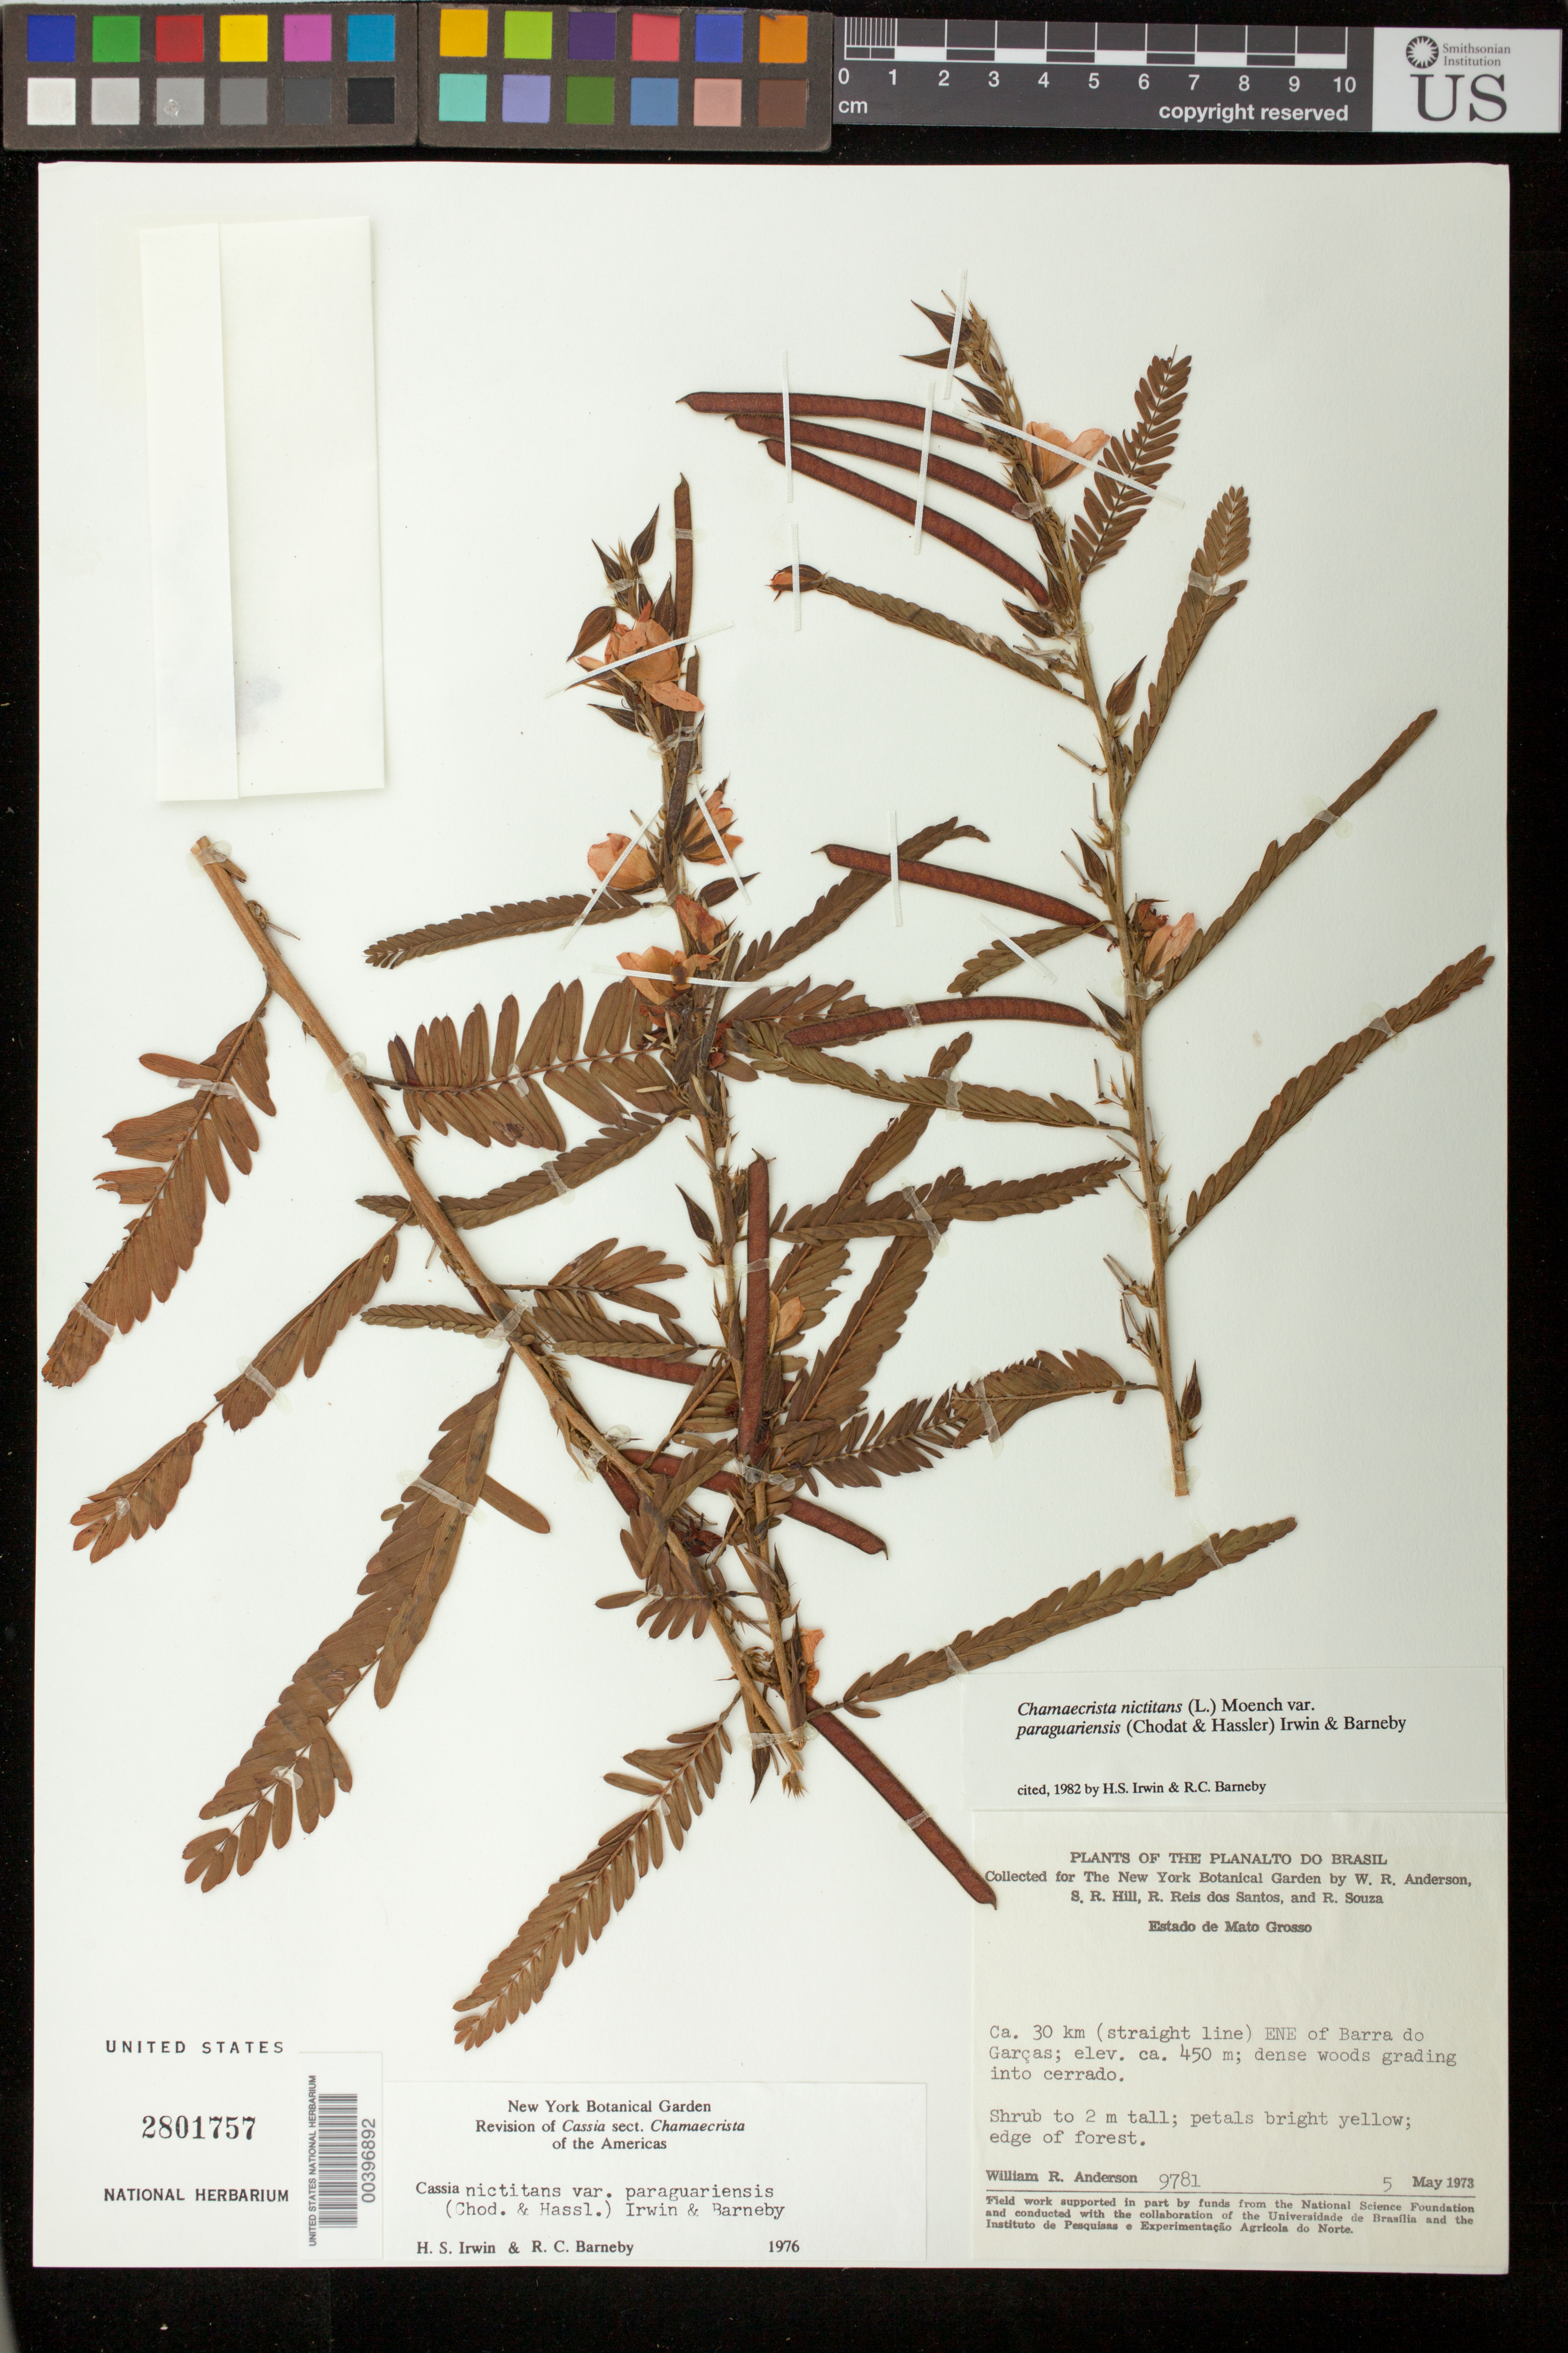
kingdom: Plantae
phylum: Tracheophyta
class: Magnoliopsida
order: Fabales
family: Fabaceae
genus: Chamaecrista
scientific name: Chamaecrista nictitans var. paraguariensis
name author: (Chodat & Hassl.) H.S. Irwin & Barneby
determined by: Irwin, Howard S.; Barneby, R. C.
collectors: W. R. Anderson, S. R. Hill, R. G. P. Santos & R. Souza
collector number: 9781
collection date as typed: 05 May 1973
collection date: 1973-05-05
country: Brazil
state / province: Mato Grosso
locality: Ca. 30 km (straight line) ENE of Barra do Carcas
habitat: Dense woods grading into cerrado; edge of forest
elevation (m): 450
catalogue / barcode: US 2801757